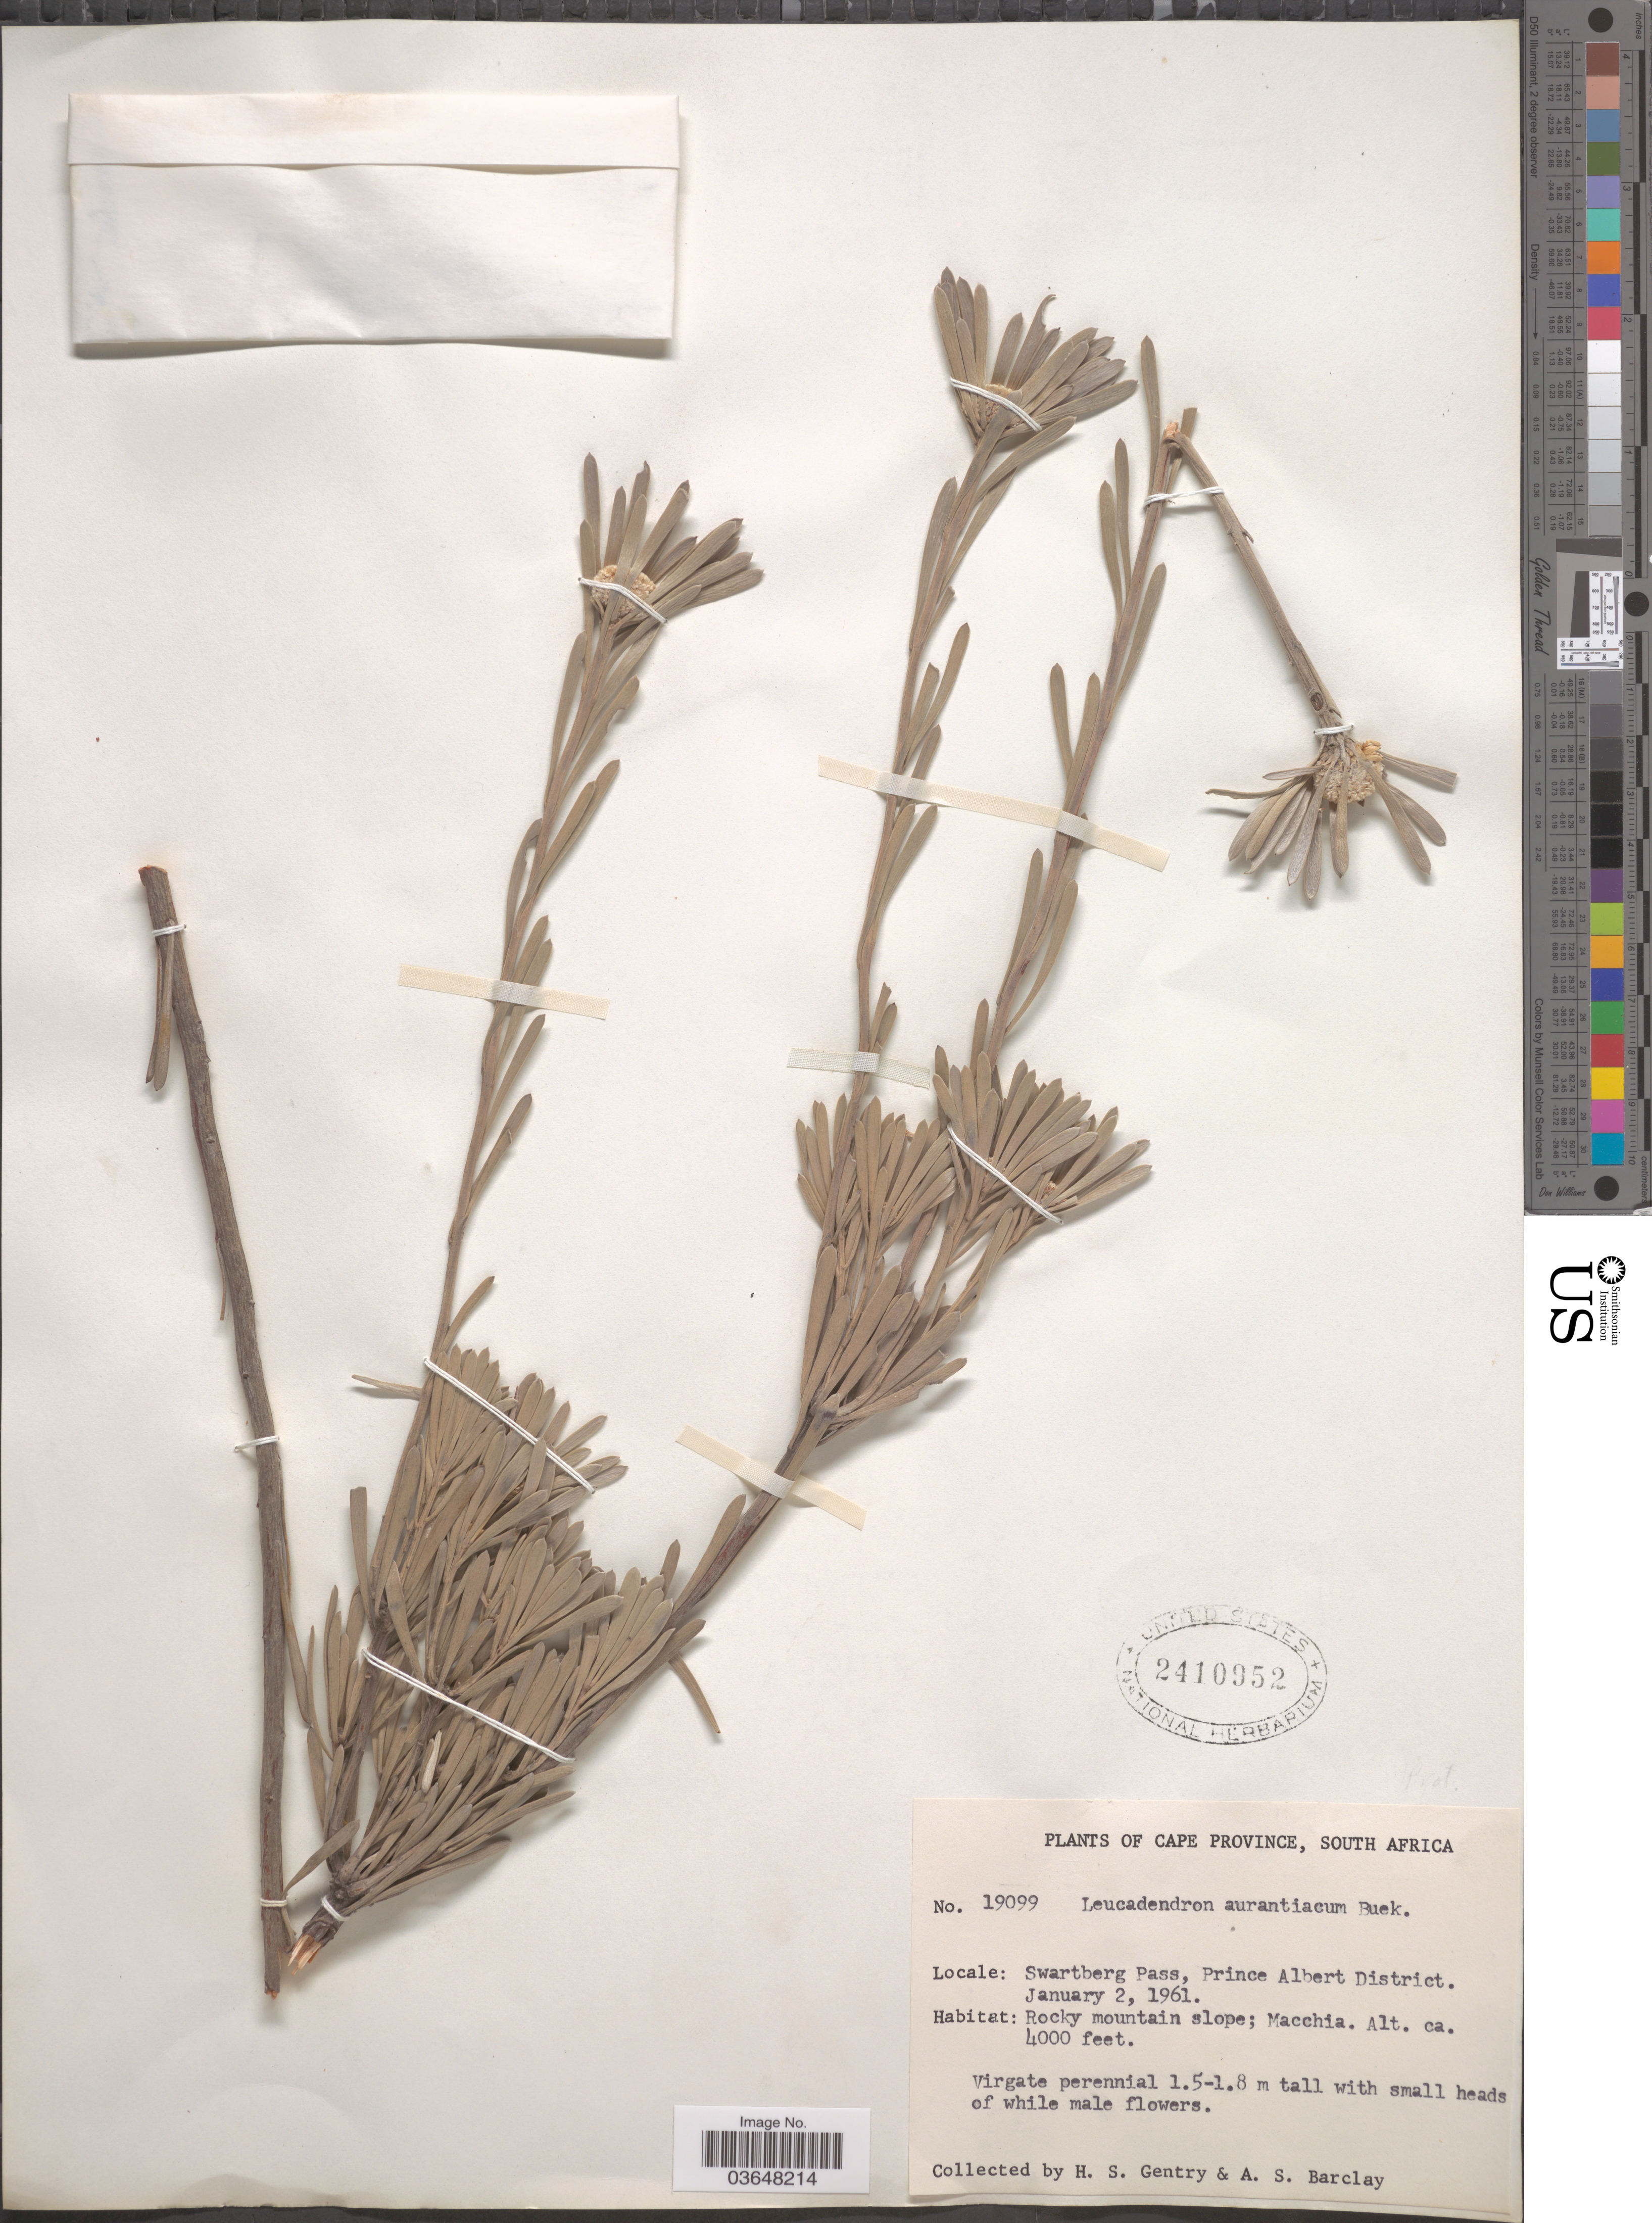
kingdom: Plantae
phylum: Tracheophyta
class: Magnoliopsida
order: Proteales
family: Proteaceae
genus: Leucadendron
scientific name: Leucadendron album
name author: Fourc.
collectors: H. S. Gentry & A. S. Barclay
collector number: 19099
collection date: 1961-01-02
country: South Africa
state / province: Western Cape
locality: Swartberg Pass, Prince Albert District.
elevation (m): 1219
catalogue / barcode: US 2410952